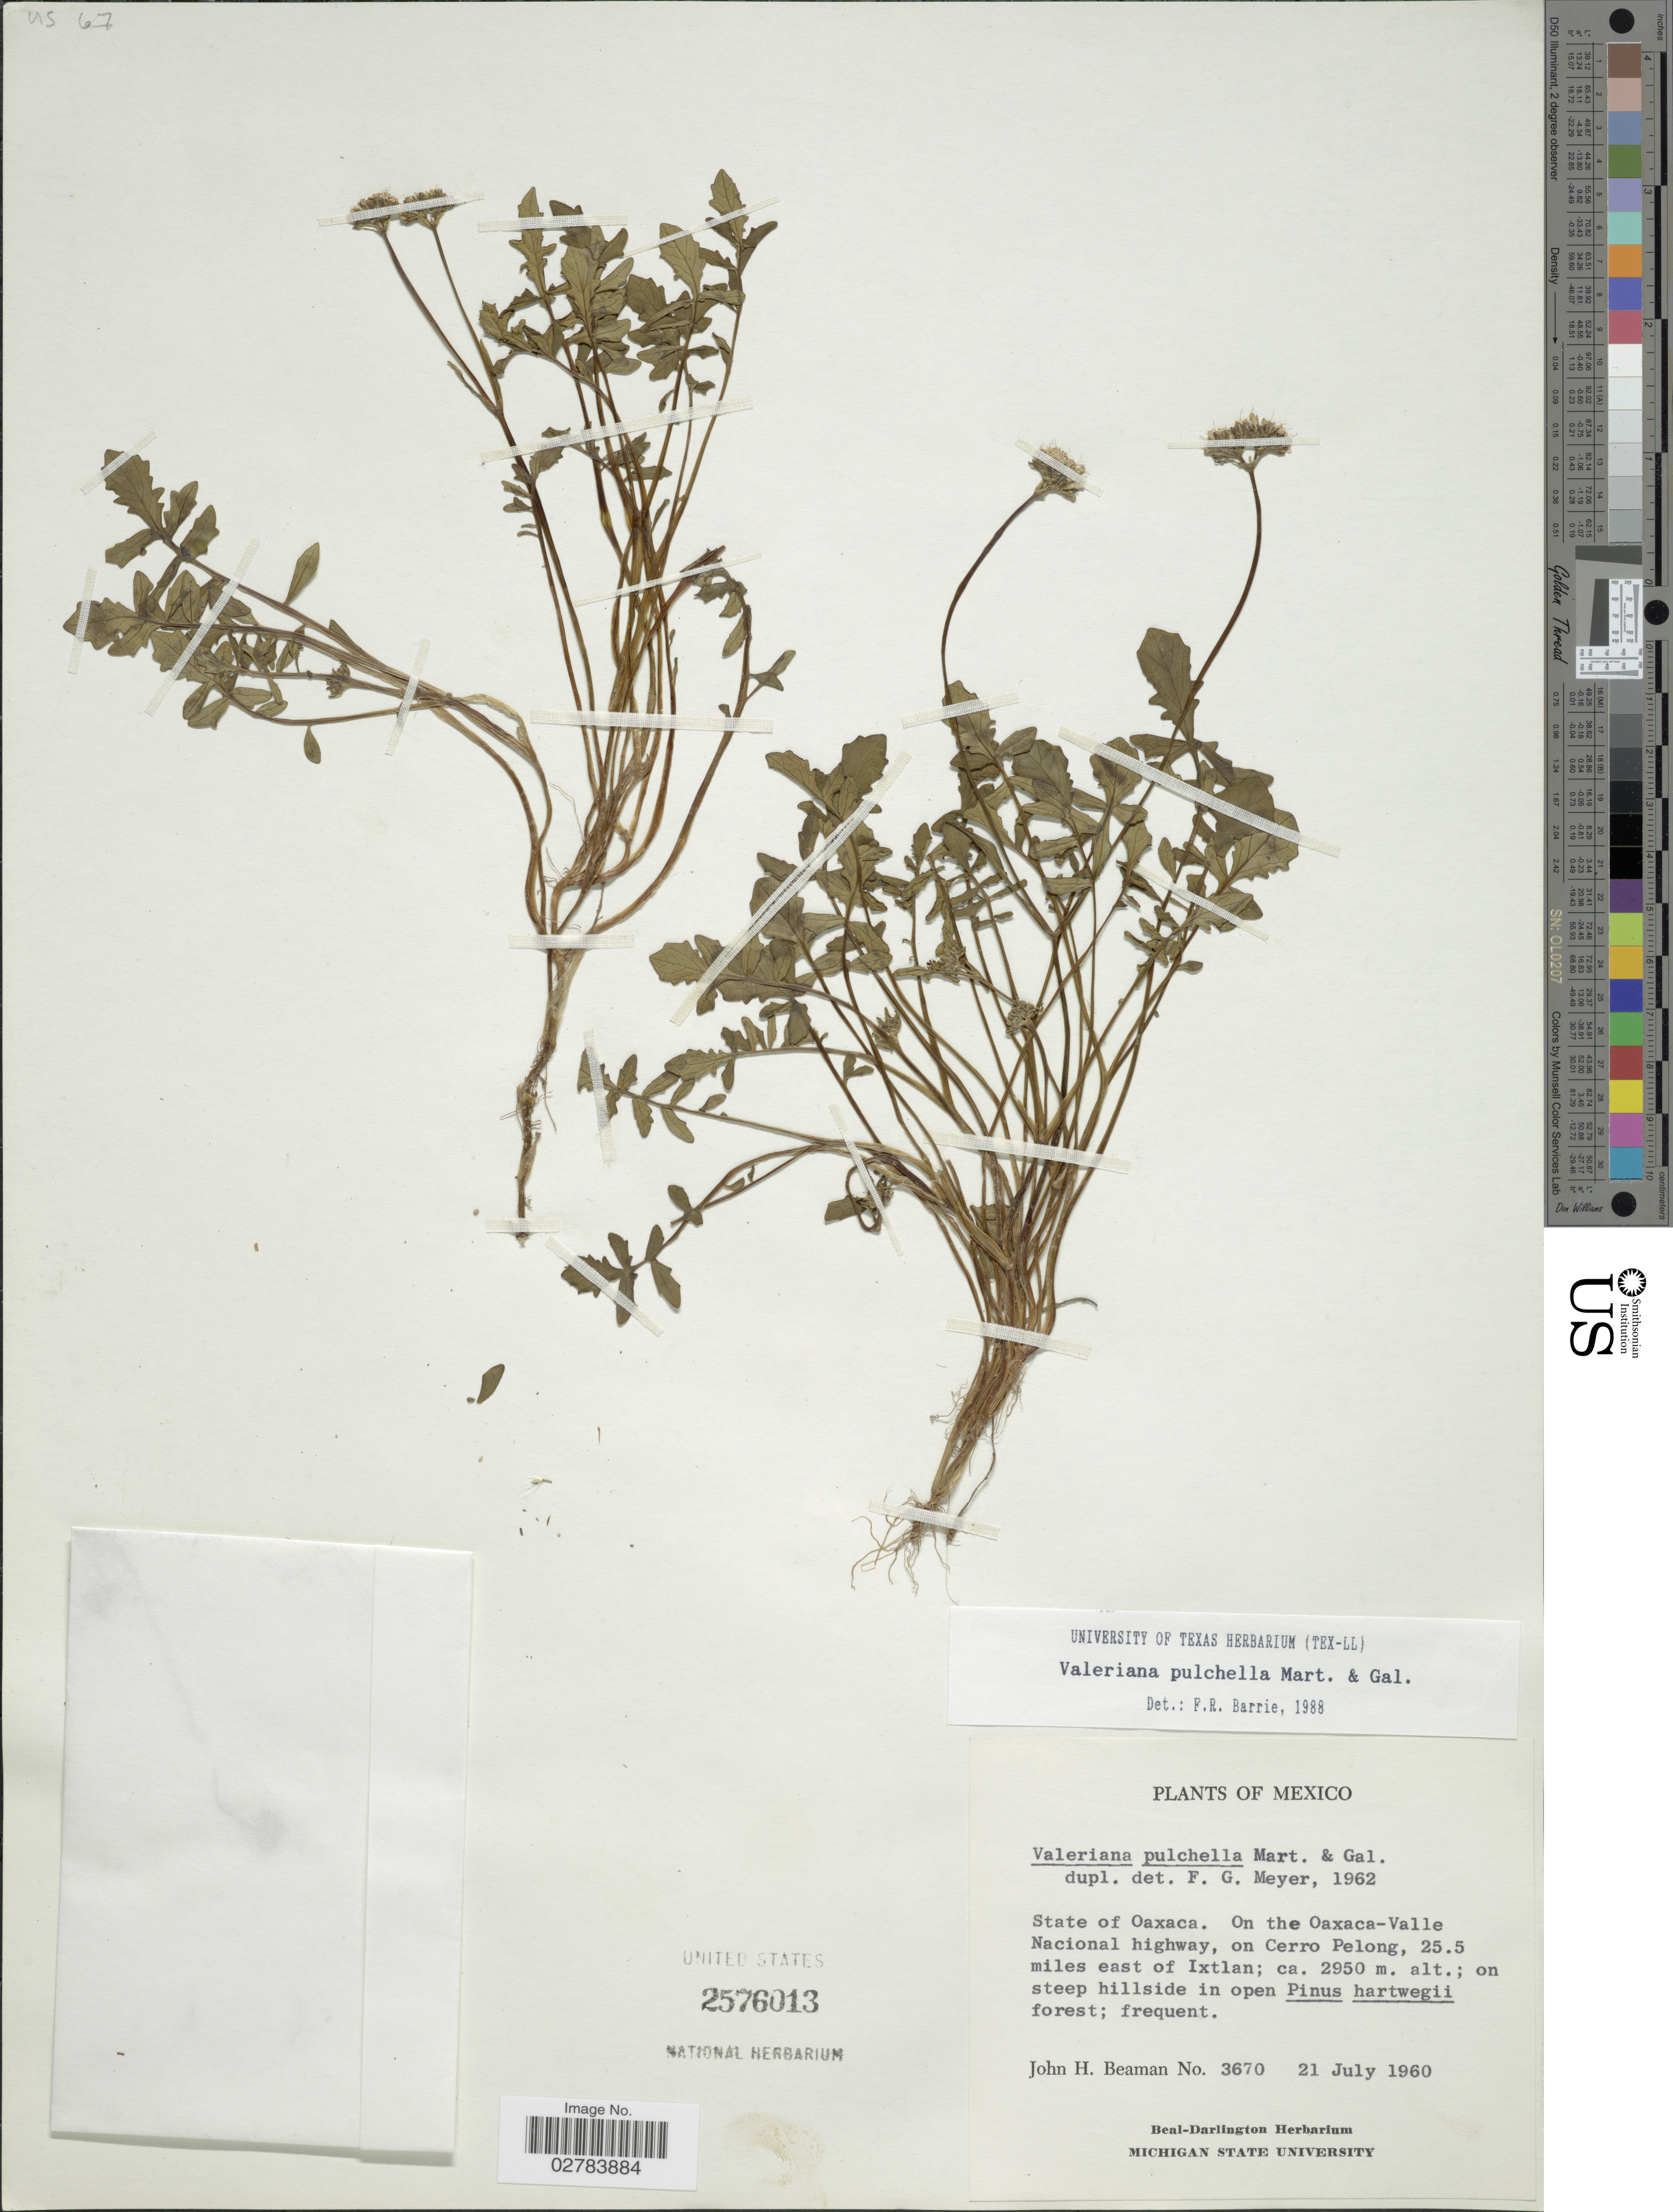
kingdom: Plantae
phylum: Tracheophyta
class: Magnoliopsida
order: Dipsacales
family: Caprifoliaceae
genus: Valeriana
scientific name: Valeriana pulchella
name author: M. Martens & Galeotti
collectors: J. H. Beaman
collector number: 3670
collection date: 1960-07-21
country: Mexico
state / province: Oaxaca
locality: On the Oaxaca-Valle Nacional highway, on Cerro Pelong, 25.5 miles east of Ixtlan.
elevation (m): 2950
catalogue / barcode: US 2576013